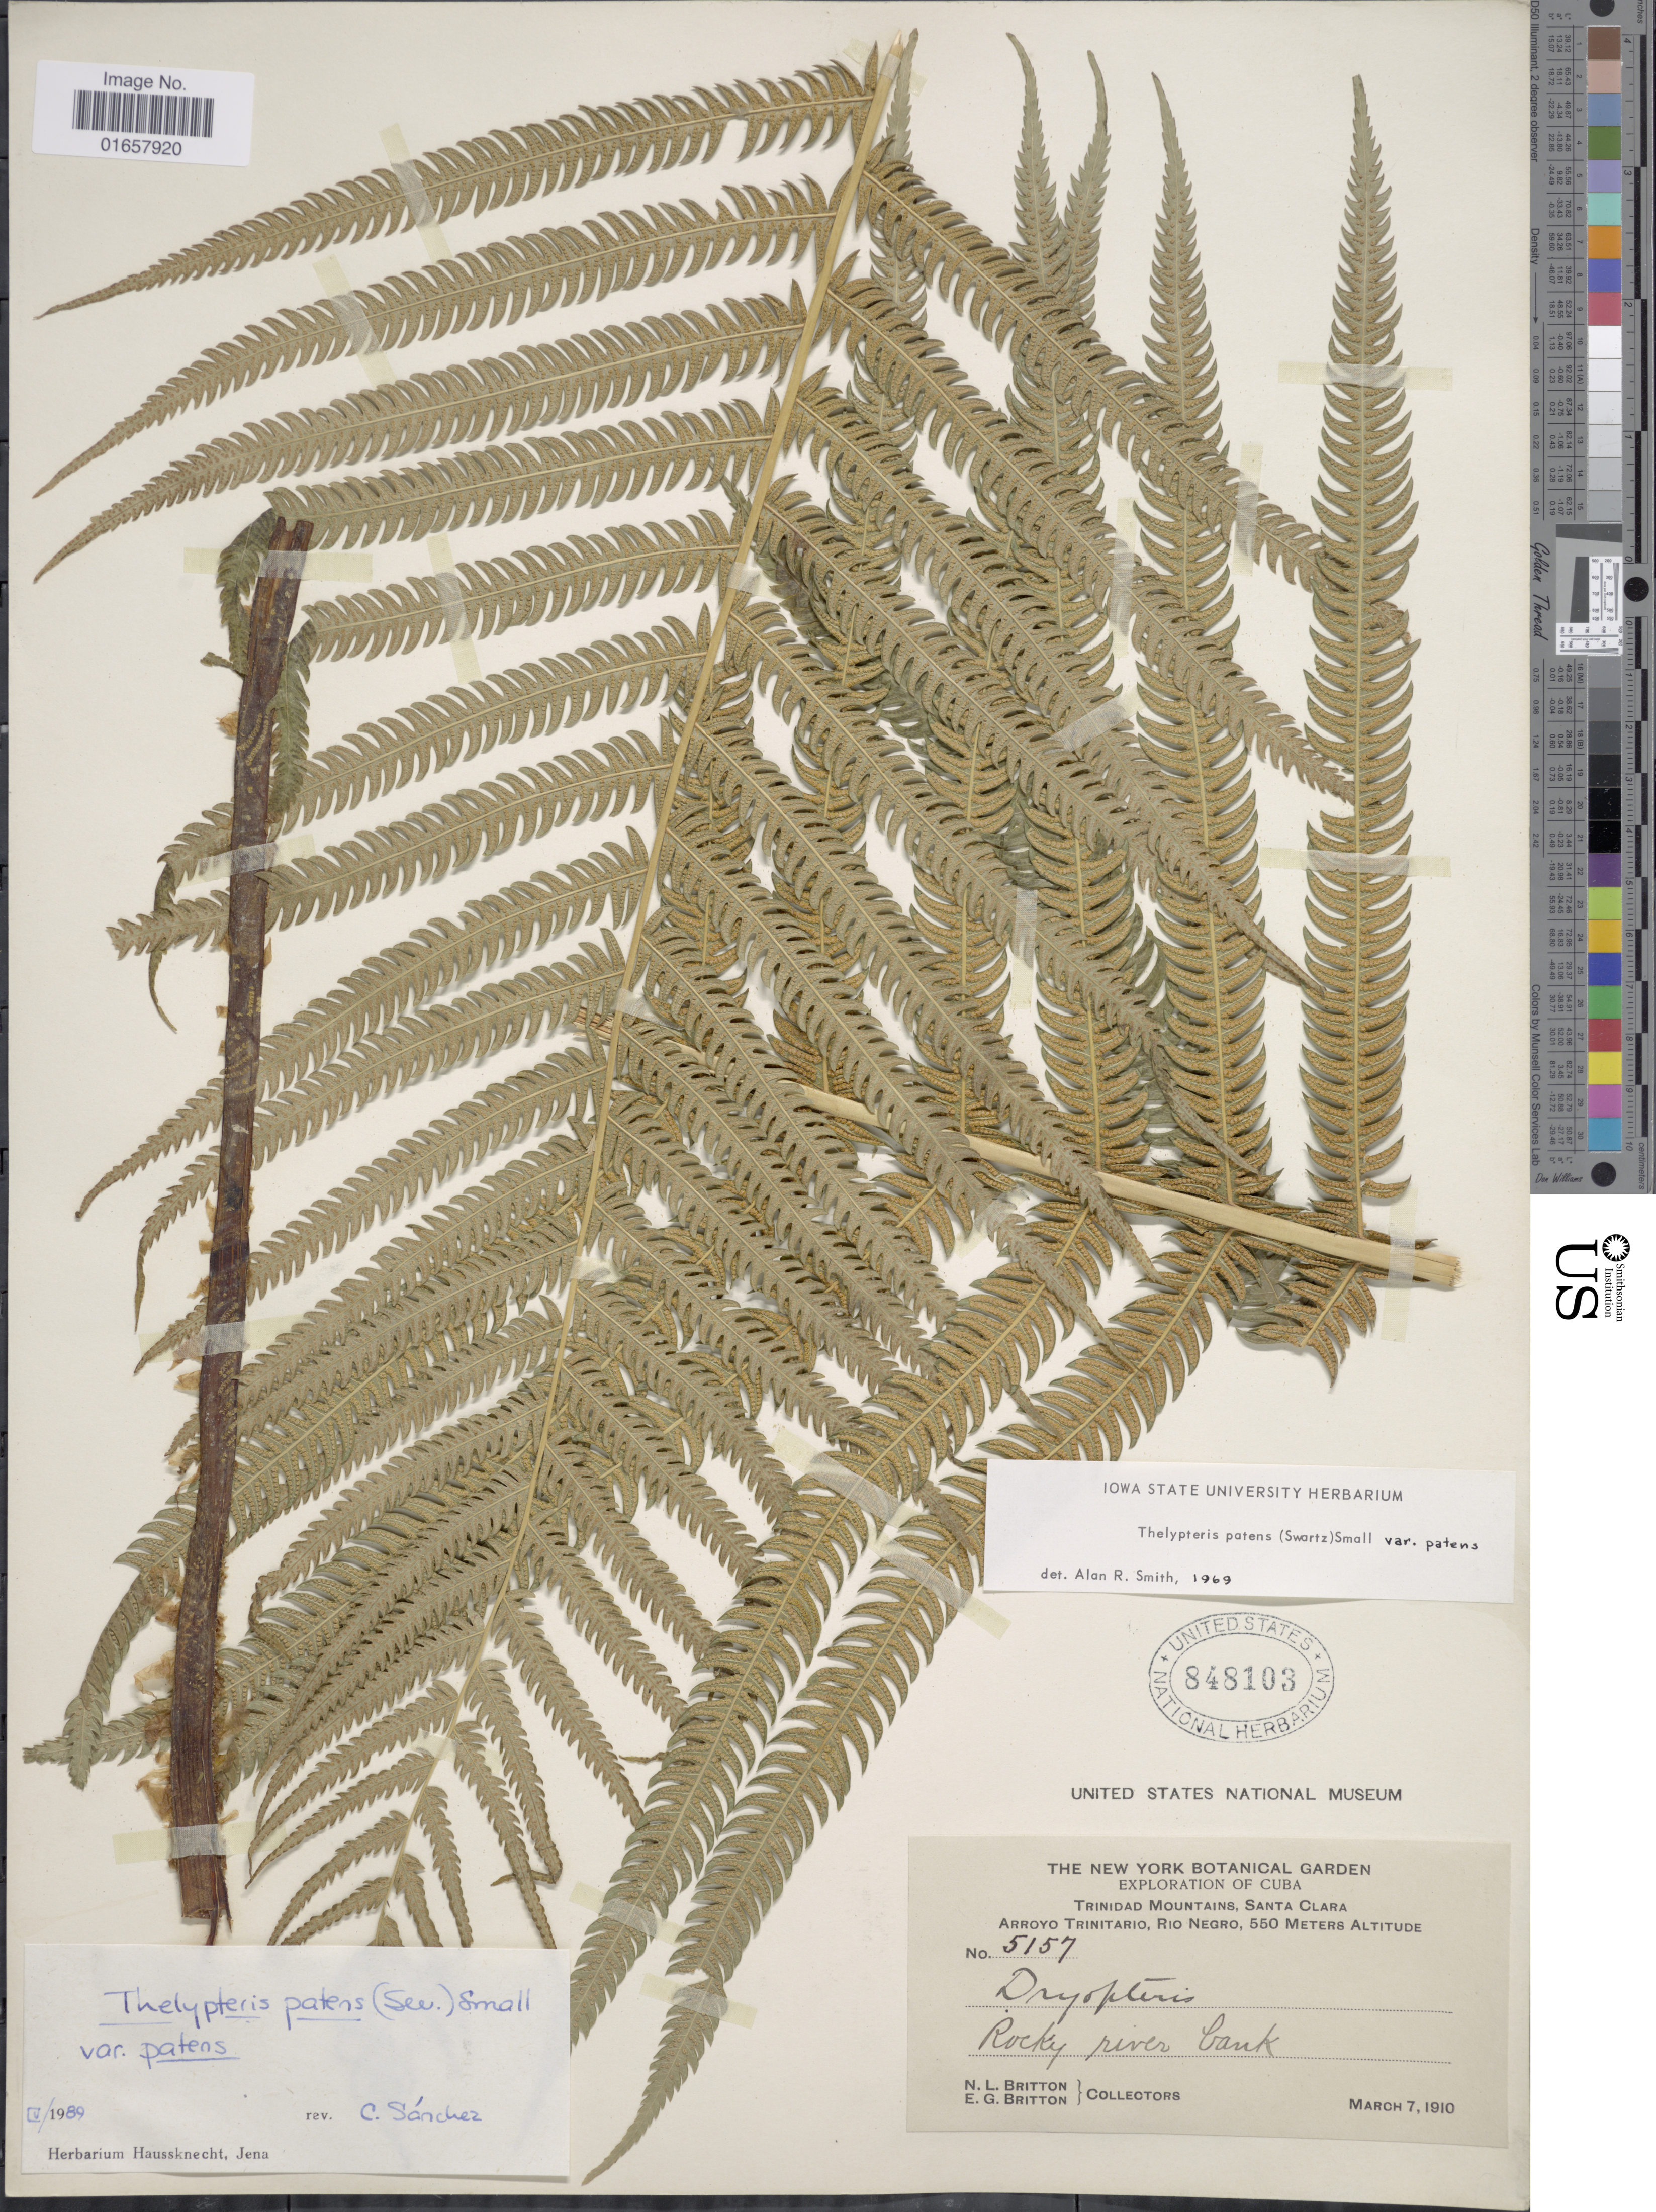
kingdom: Plantae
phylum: Tracheophyta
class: Polypodiopsida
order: Polypodiales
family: Thelypteridaceae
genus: Christella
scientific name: Christella patens var. patens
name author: (Sw.) Holttum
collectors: N. Britton & E. G. Britton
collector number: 5157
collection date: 1910-03-07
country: Cuba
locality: Cuba, Trinidad Mountains, Santa Clara, Arroyo Trinitario, Rio Negro.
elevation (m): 550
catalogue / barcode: US 848103